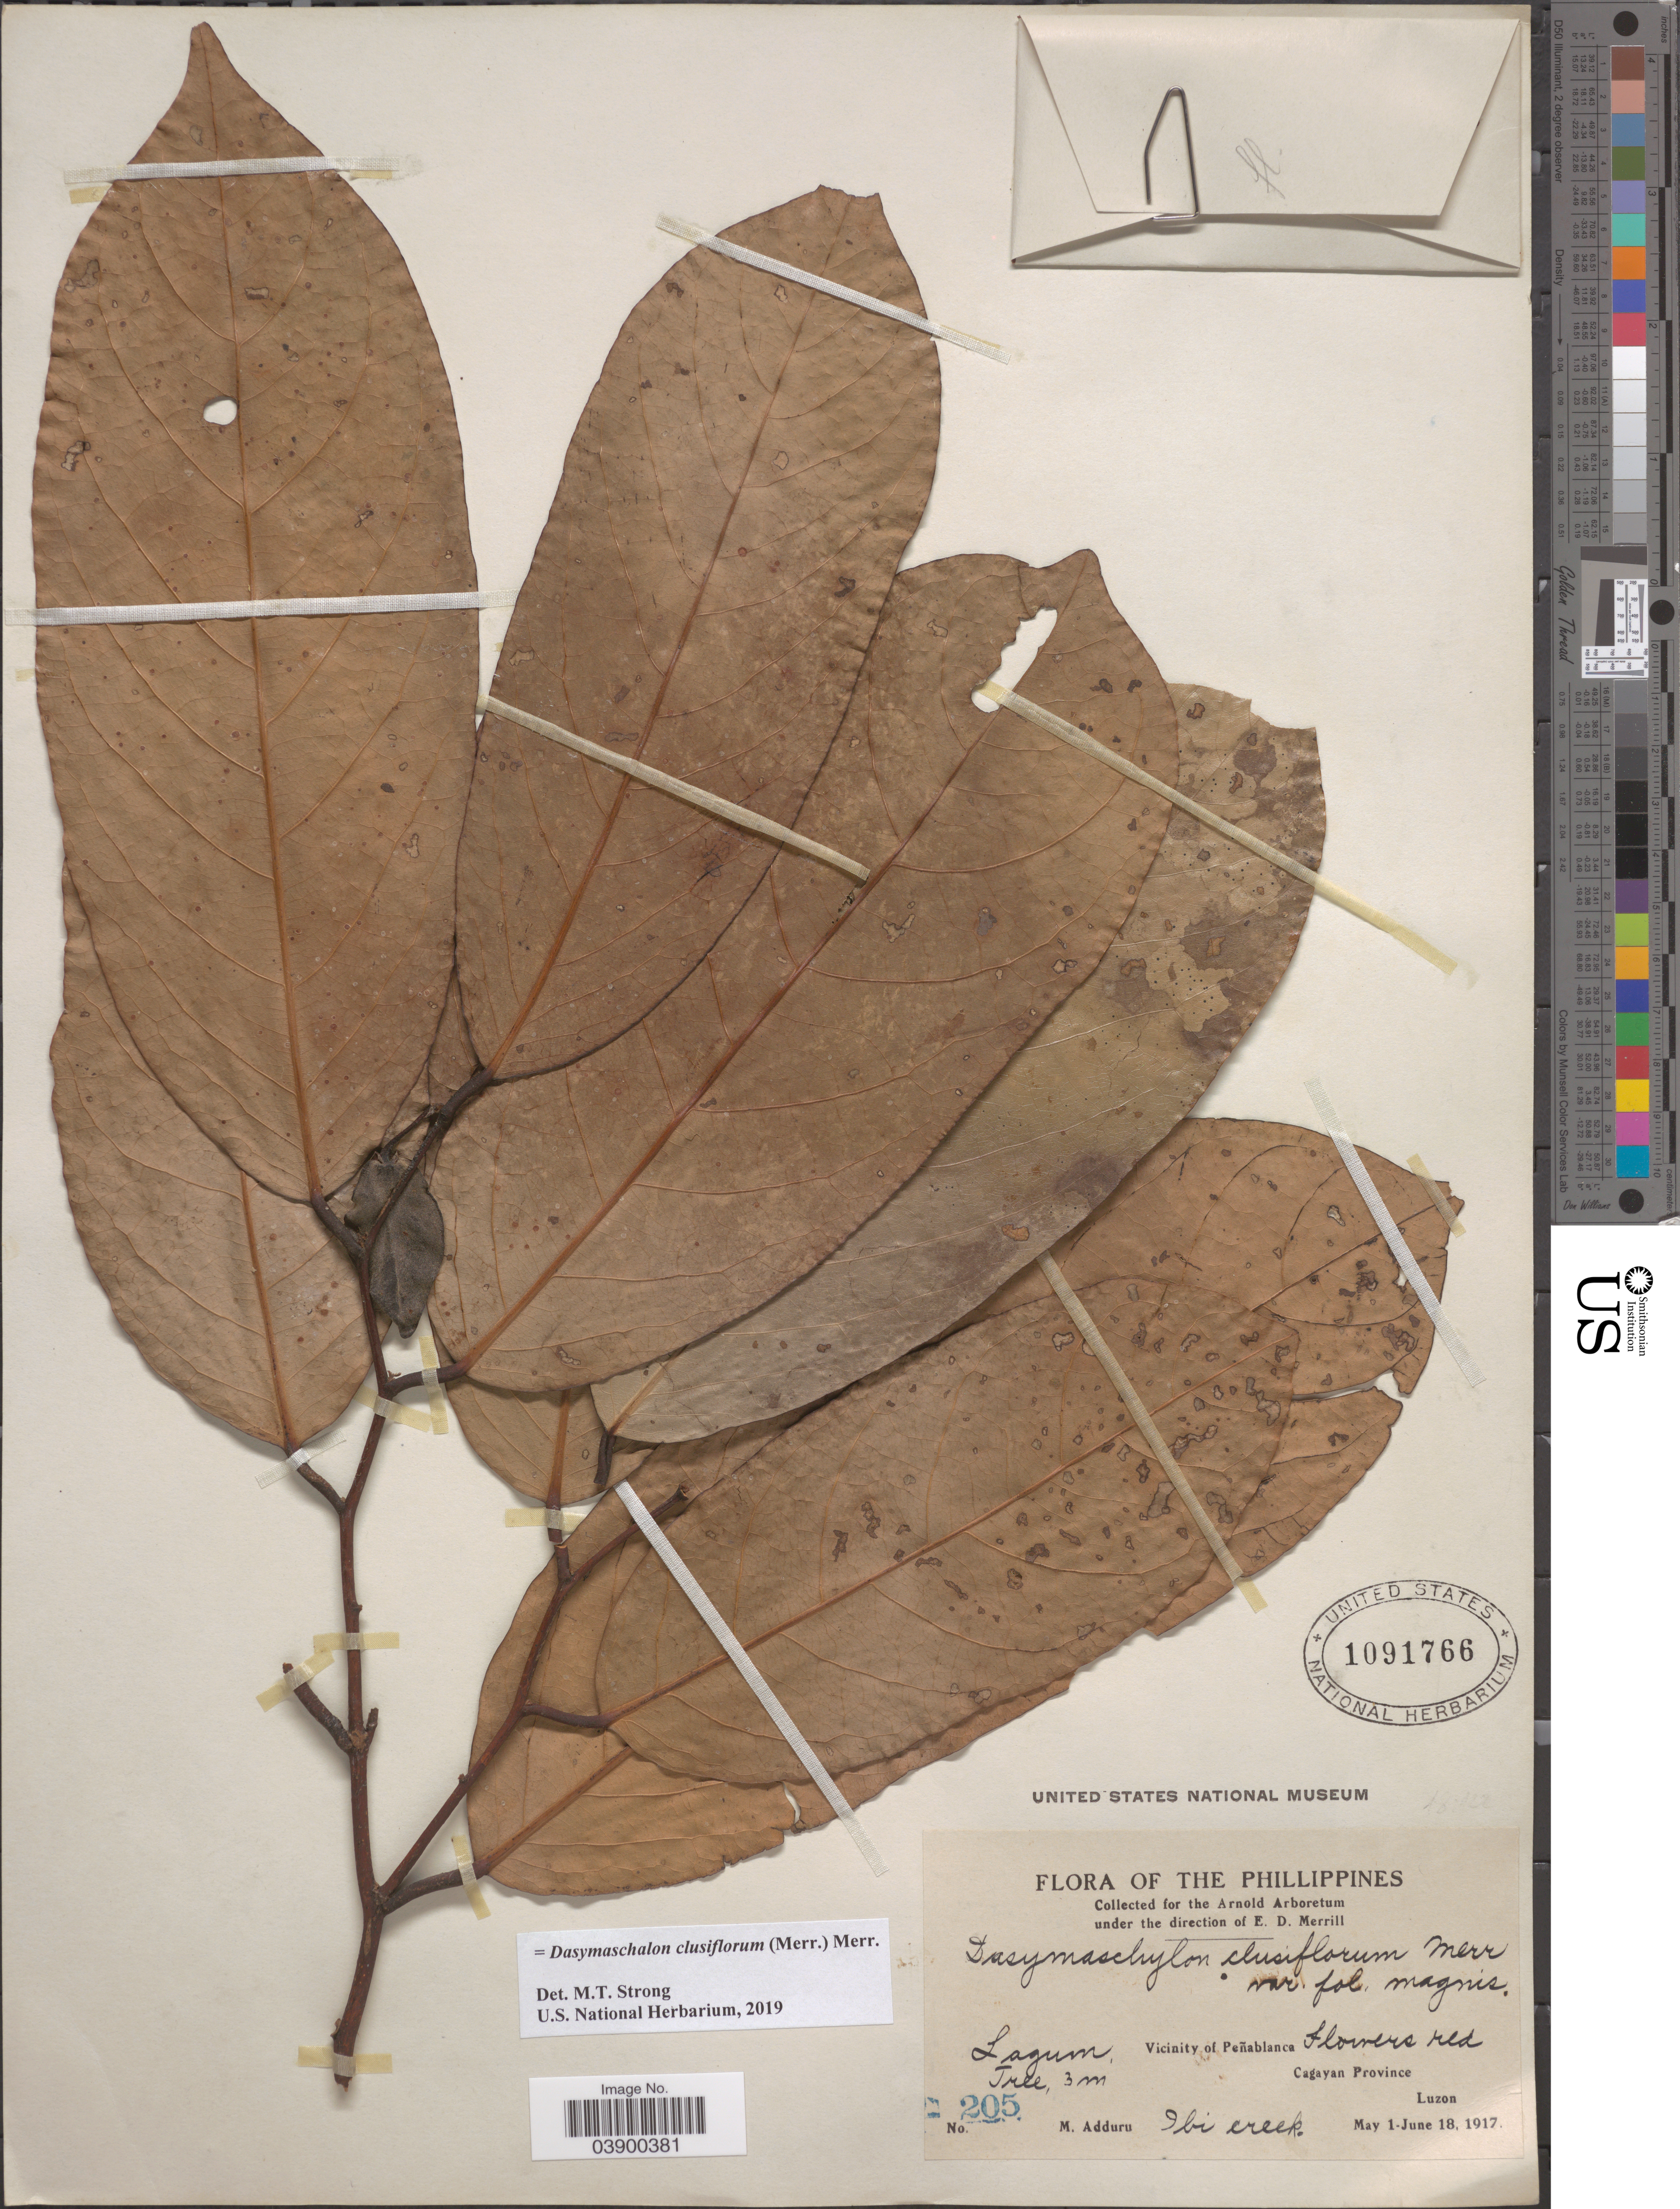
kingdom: Plantae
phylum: Tracheophyta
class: Magnoliopsida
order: Magnoliales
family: Annonaceae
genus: Dasymaschalon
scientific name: Dasymaschalon clusiflorum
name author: (Merr.) Merr.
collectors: M. Adduru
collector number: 205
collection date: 1917-05-01/1917-06-18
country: Philippines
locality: Lagum. Vicinity of Peñablanca. Cagayan Province. Luzon. Ibi Creek.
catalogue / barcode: US 1091766